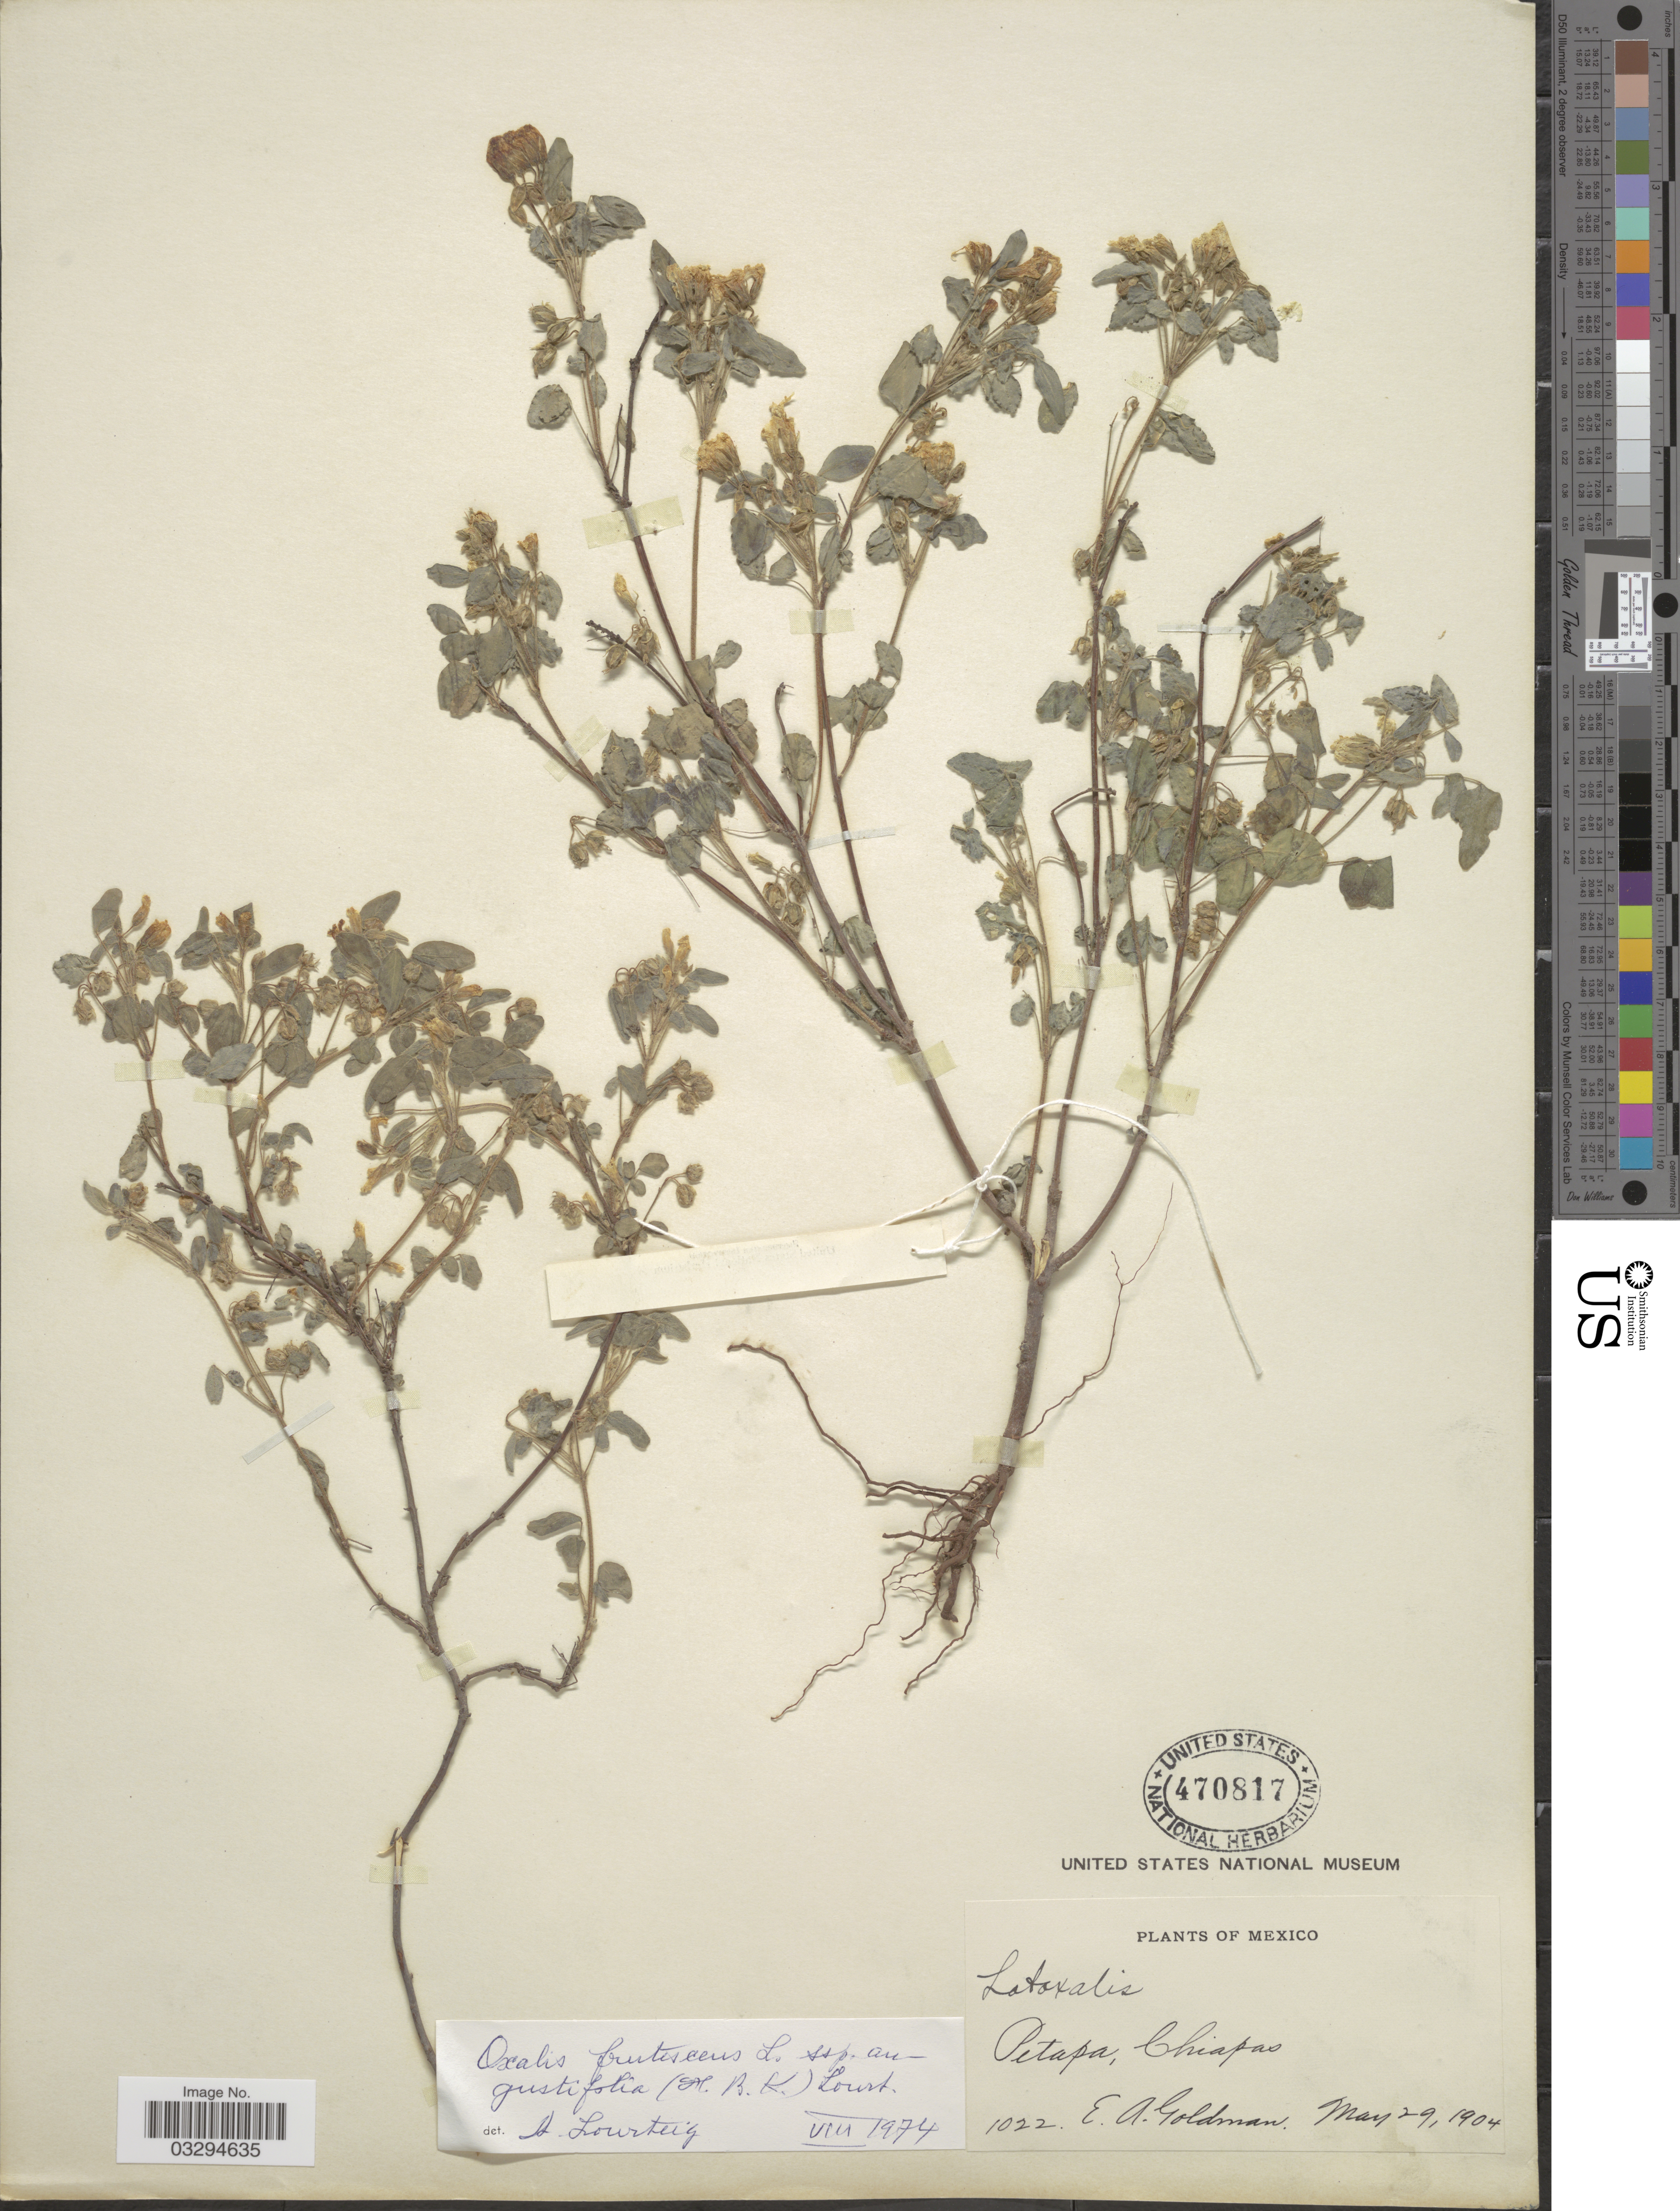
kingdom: Plantae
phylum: Tracheophyta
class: Magnoliopsida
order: Oxalidales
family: Oxalidaceae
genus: Oxalis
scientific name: Oxalis frutescens subsp. angustifolia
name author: (Kunth) Lourteig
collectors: E. A. Goldman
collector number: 1022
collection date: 1904-05-29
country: Mexico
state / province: Chiapas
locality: Petapa.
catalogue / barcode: US 470817